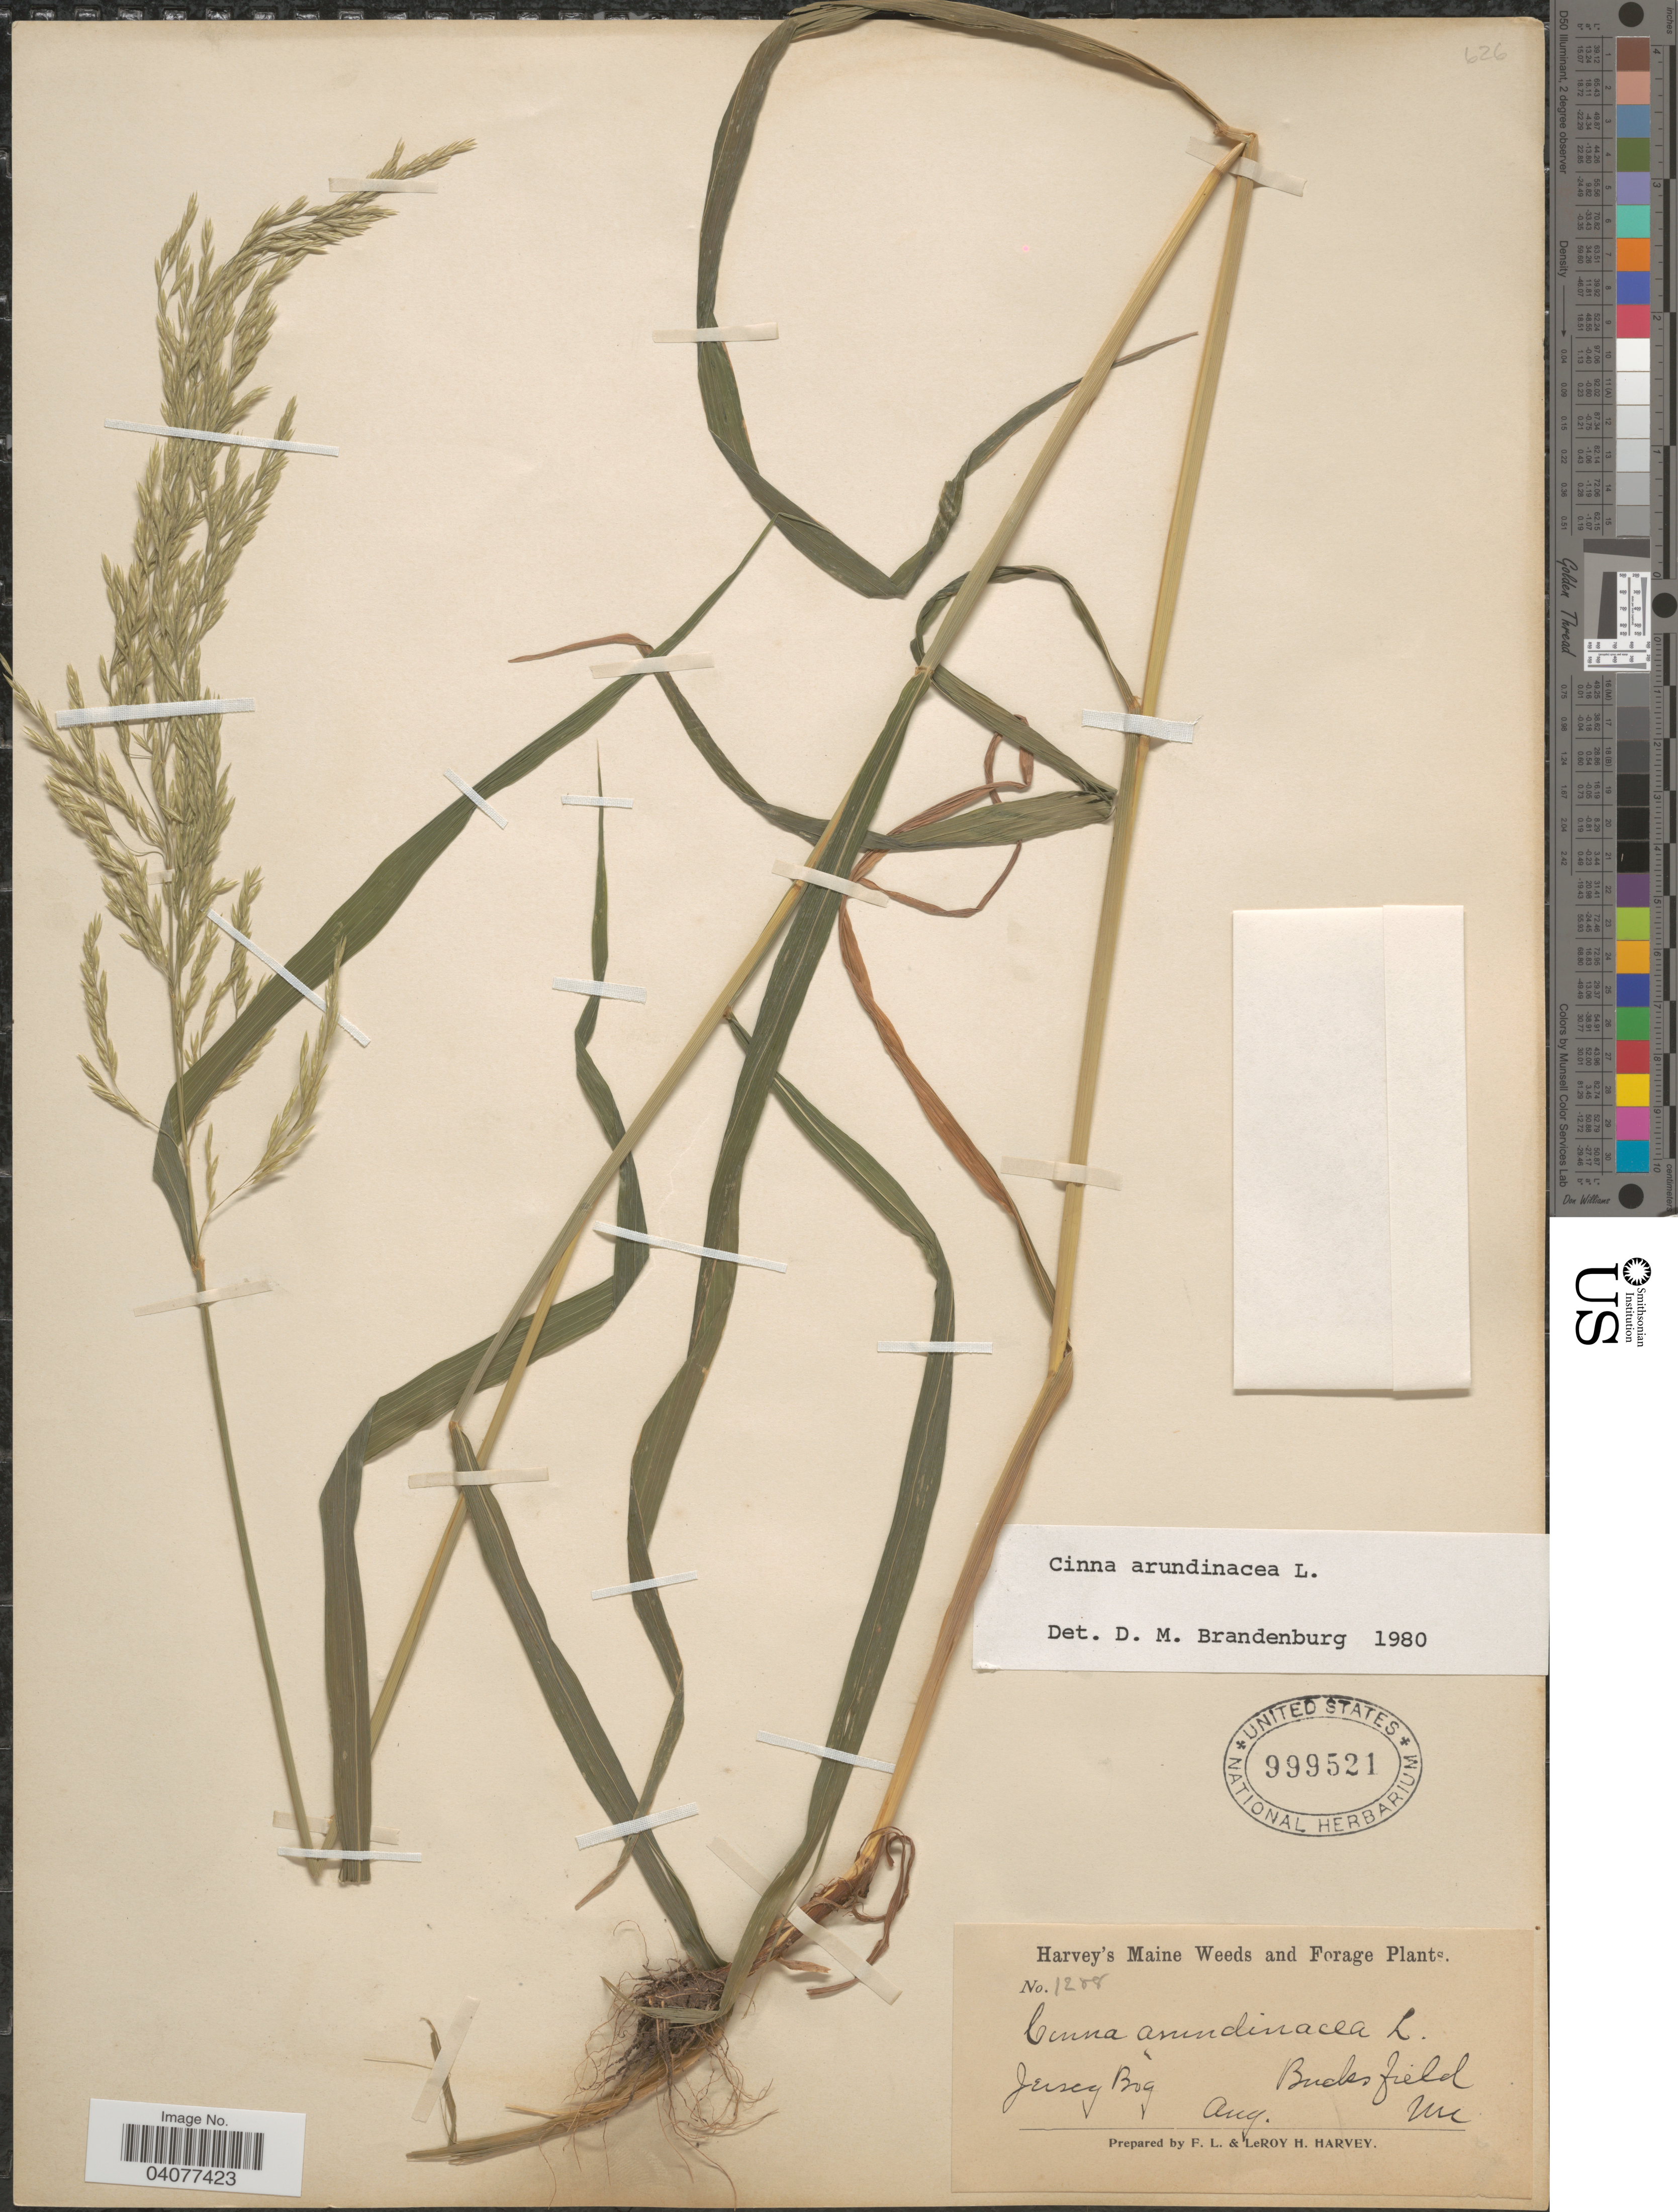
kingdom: Plantae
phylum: Tracheophyta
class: Liliopsida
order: Poales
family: Poaceae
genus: Cinna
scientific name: Cinna arundinacea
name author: L.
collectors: F. L. Harvey & L. H. Harvey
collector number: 1288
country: United States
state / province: Maine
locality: Jersey Bog. Bucks field.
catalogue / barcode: US 999521